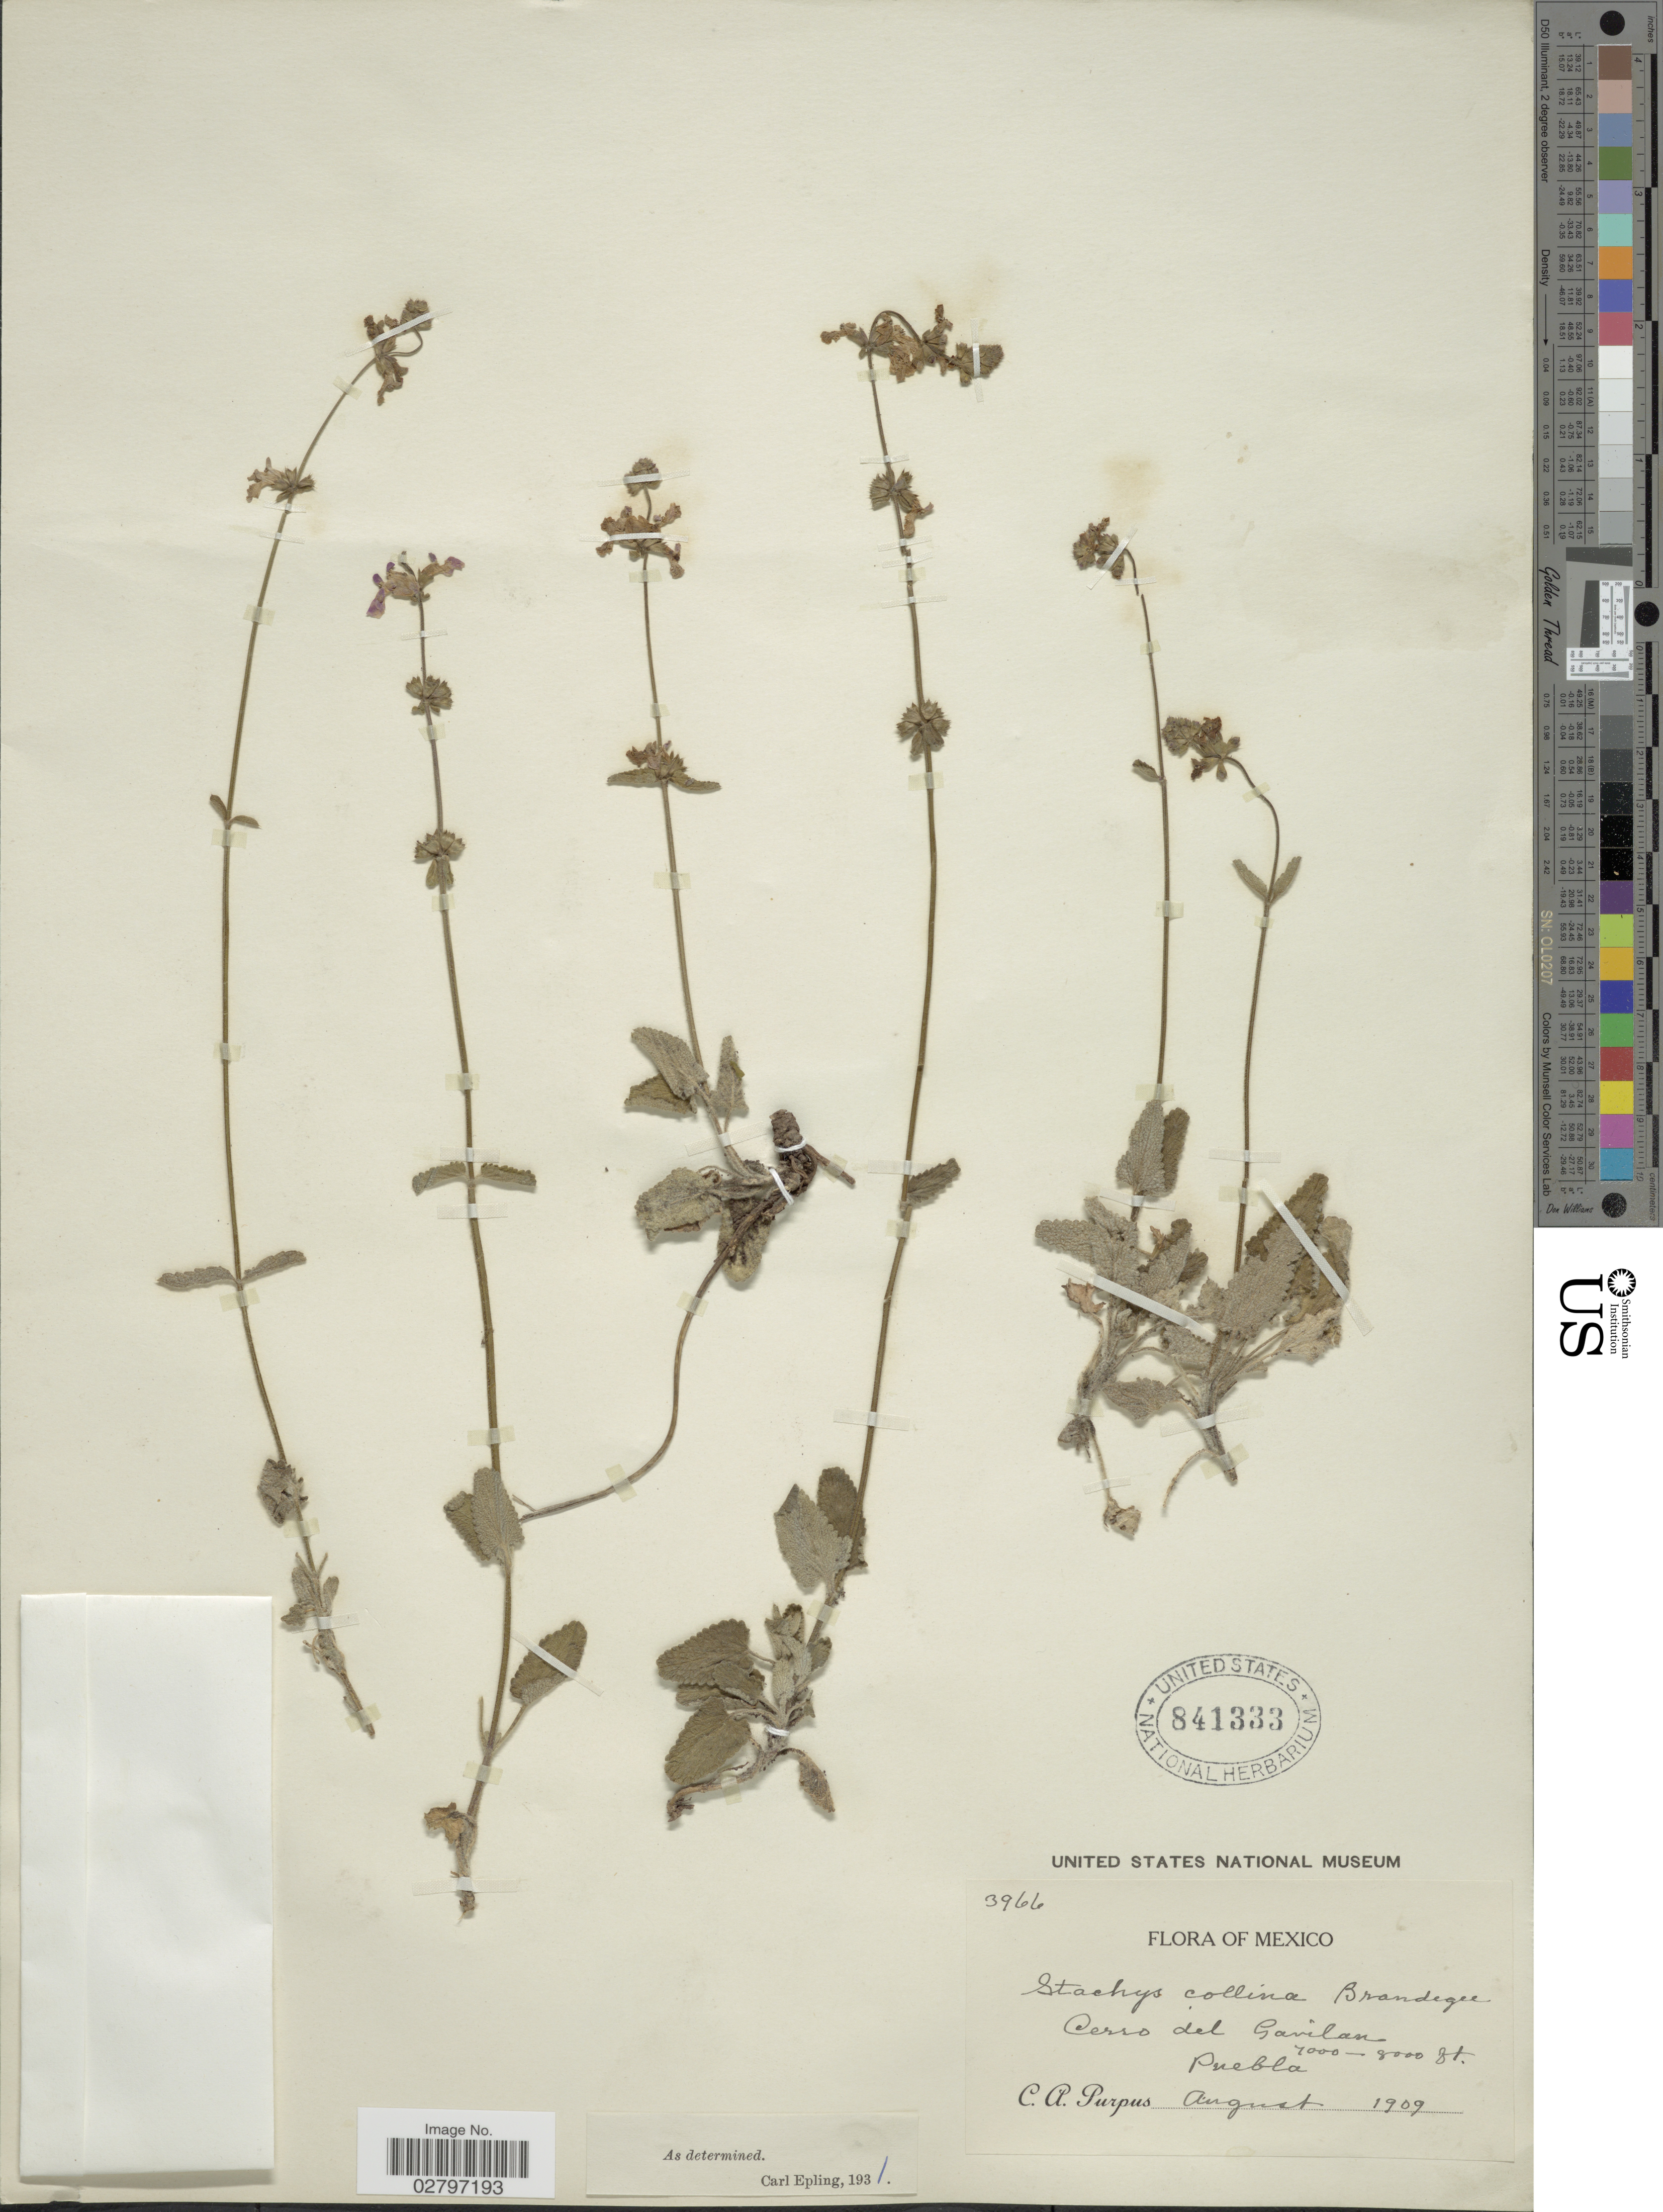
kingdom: Plantae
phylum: Tracheophyta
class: Magnoliopsida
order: Lamiales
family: Lamiaceae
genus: Stachys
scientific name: Stachys collina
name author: Brandegee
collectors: C. A. Purpus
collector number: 3966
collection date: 1909-08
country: Mexico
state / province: Puebla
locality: Cerro del Gavilan.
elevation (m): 2134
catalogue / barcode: US 841333